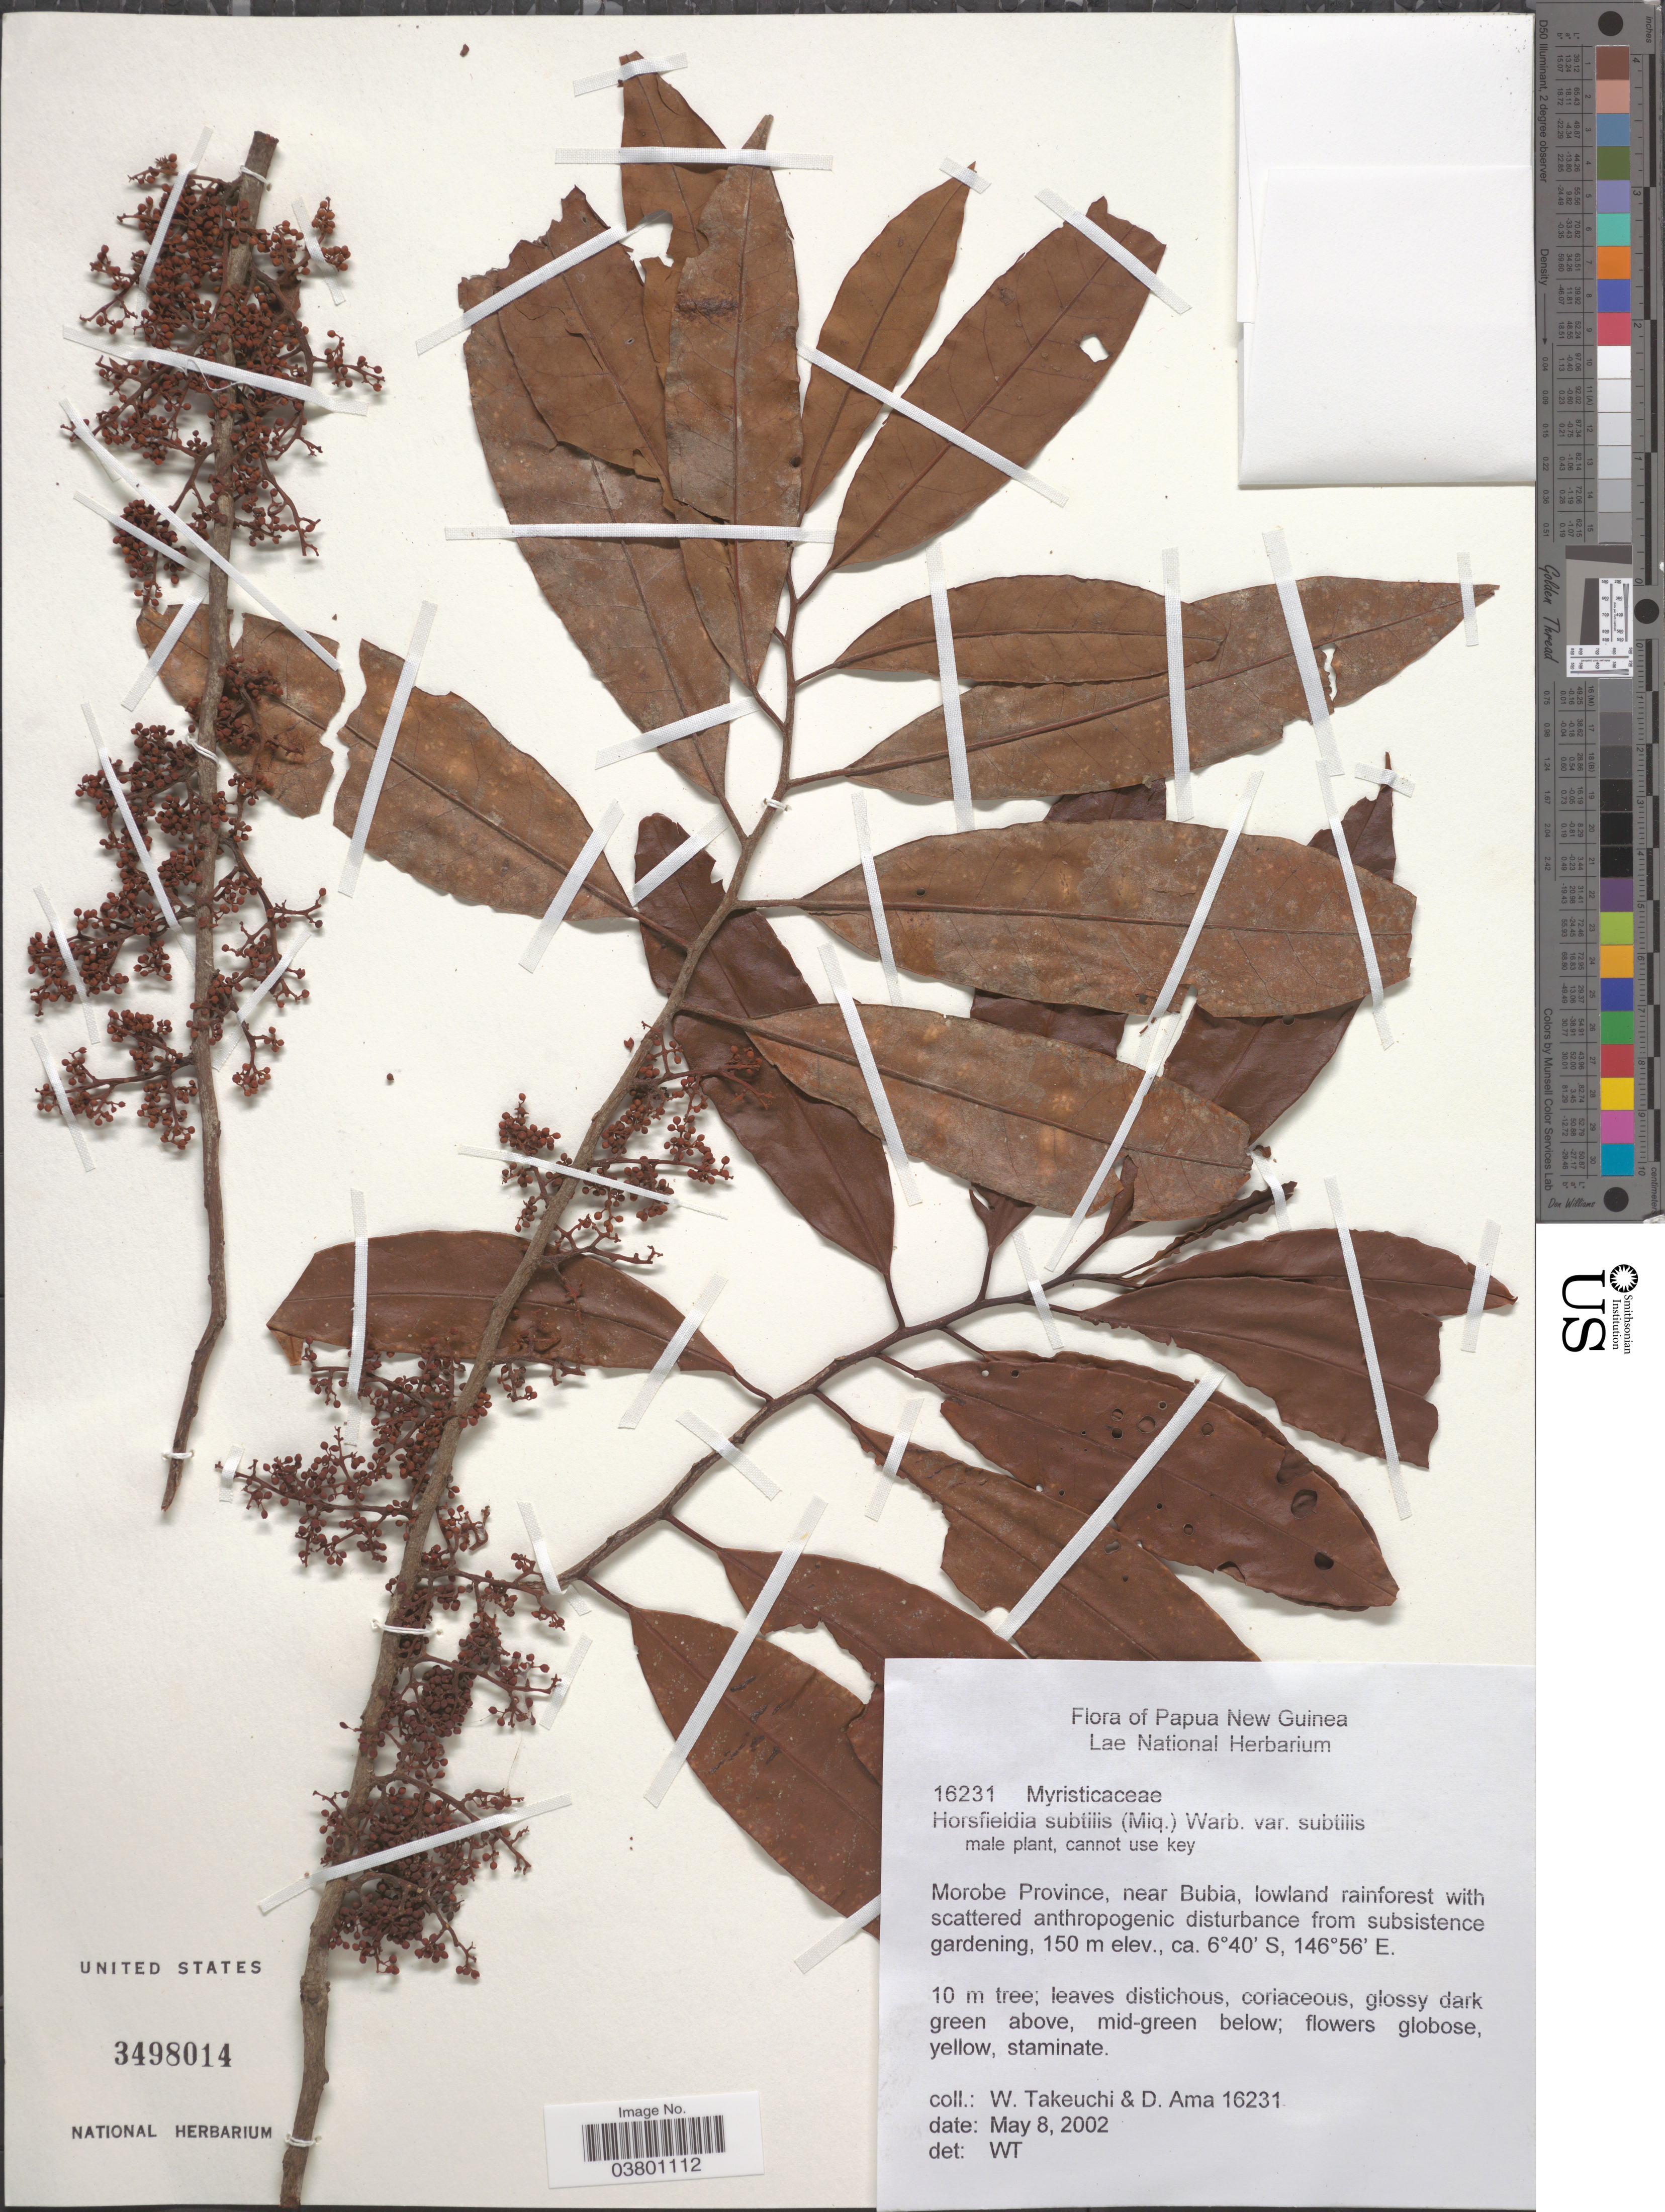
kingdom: Plantae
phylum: Tracheophyta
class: Magnoliopsida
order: Magnoliales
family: Myristicaceae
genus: Horsfieldia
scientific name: Horsfieldia subtilis var. subtilis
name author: Warb.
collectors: W. Takeuchi & D. Ama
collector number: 16231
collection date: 2002-05-08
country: Papua New Guinea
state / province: Morobe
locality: Morobe Province, near Bubia.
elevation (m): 150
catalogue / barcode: US 3498014